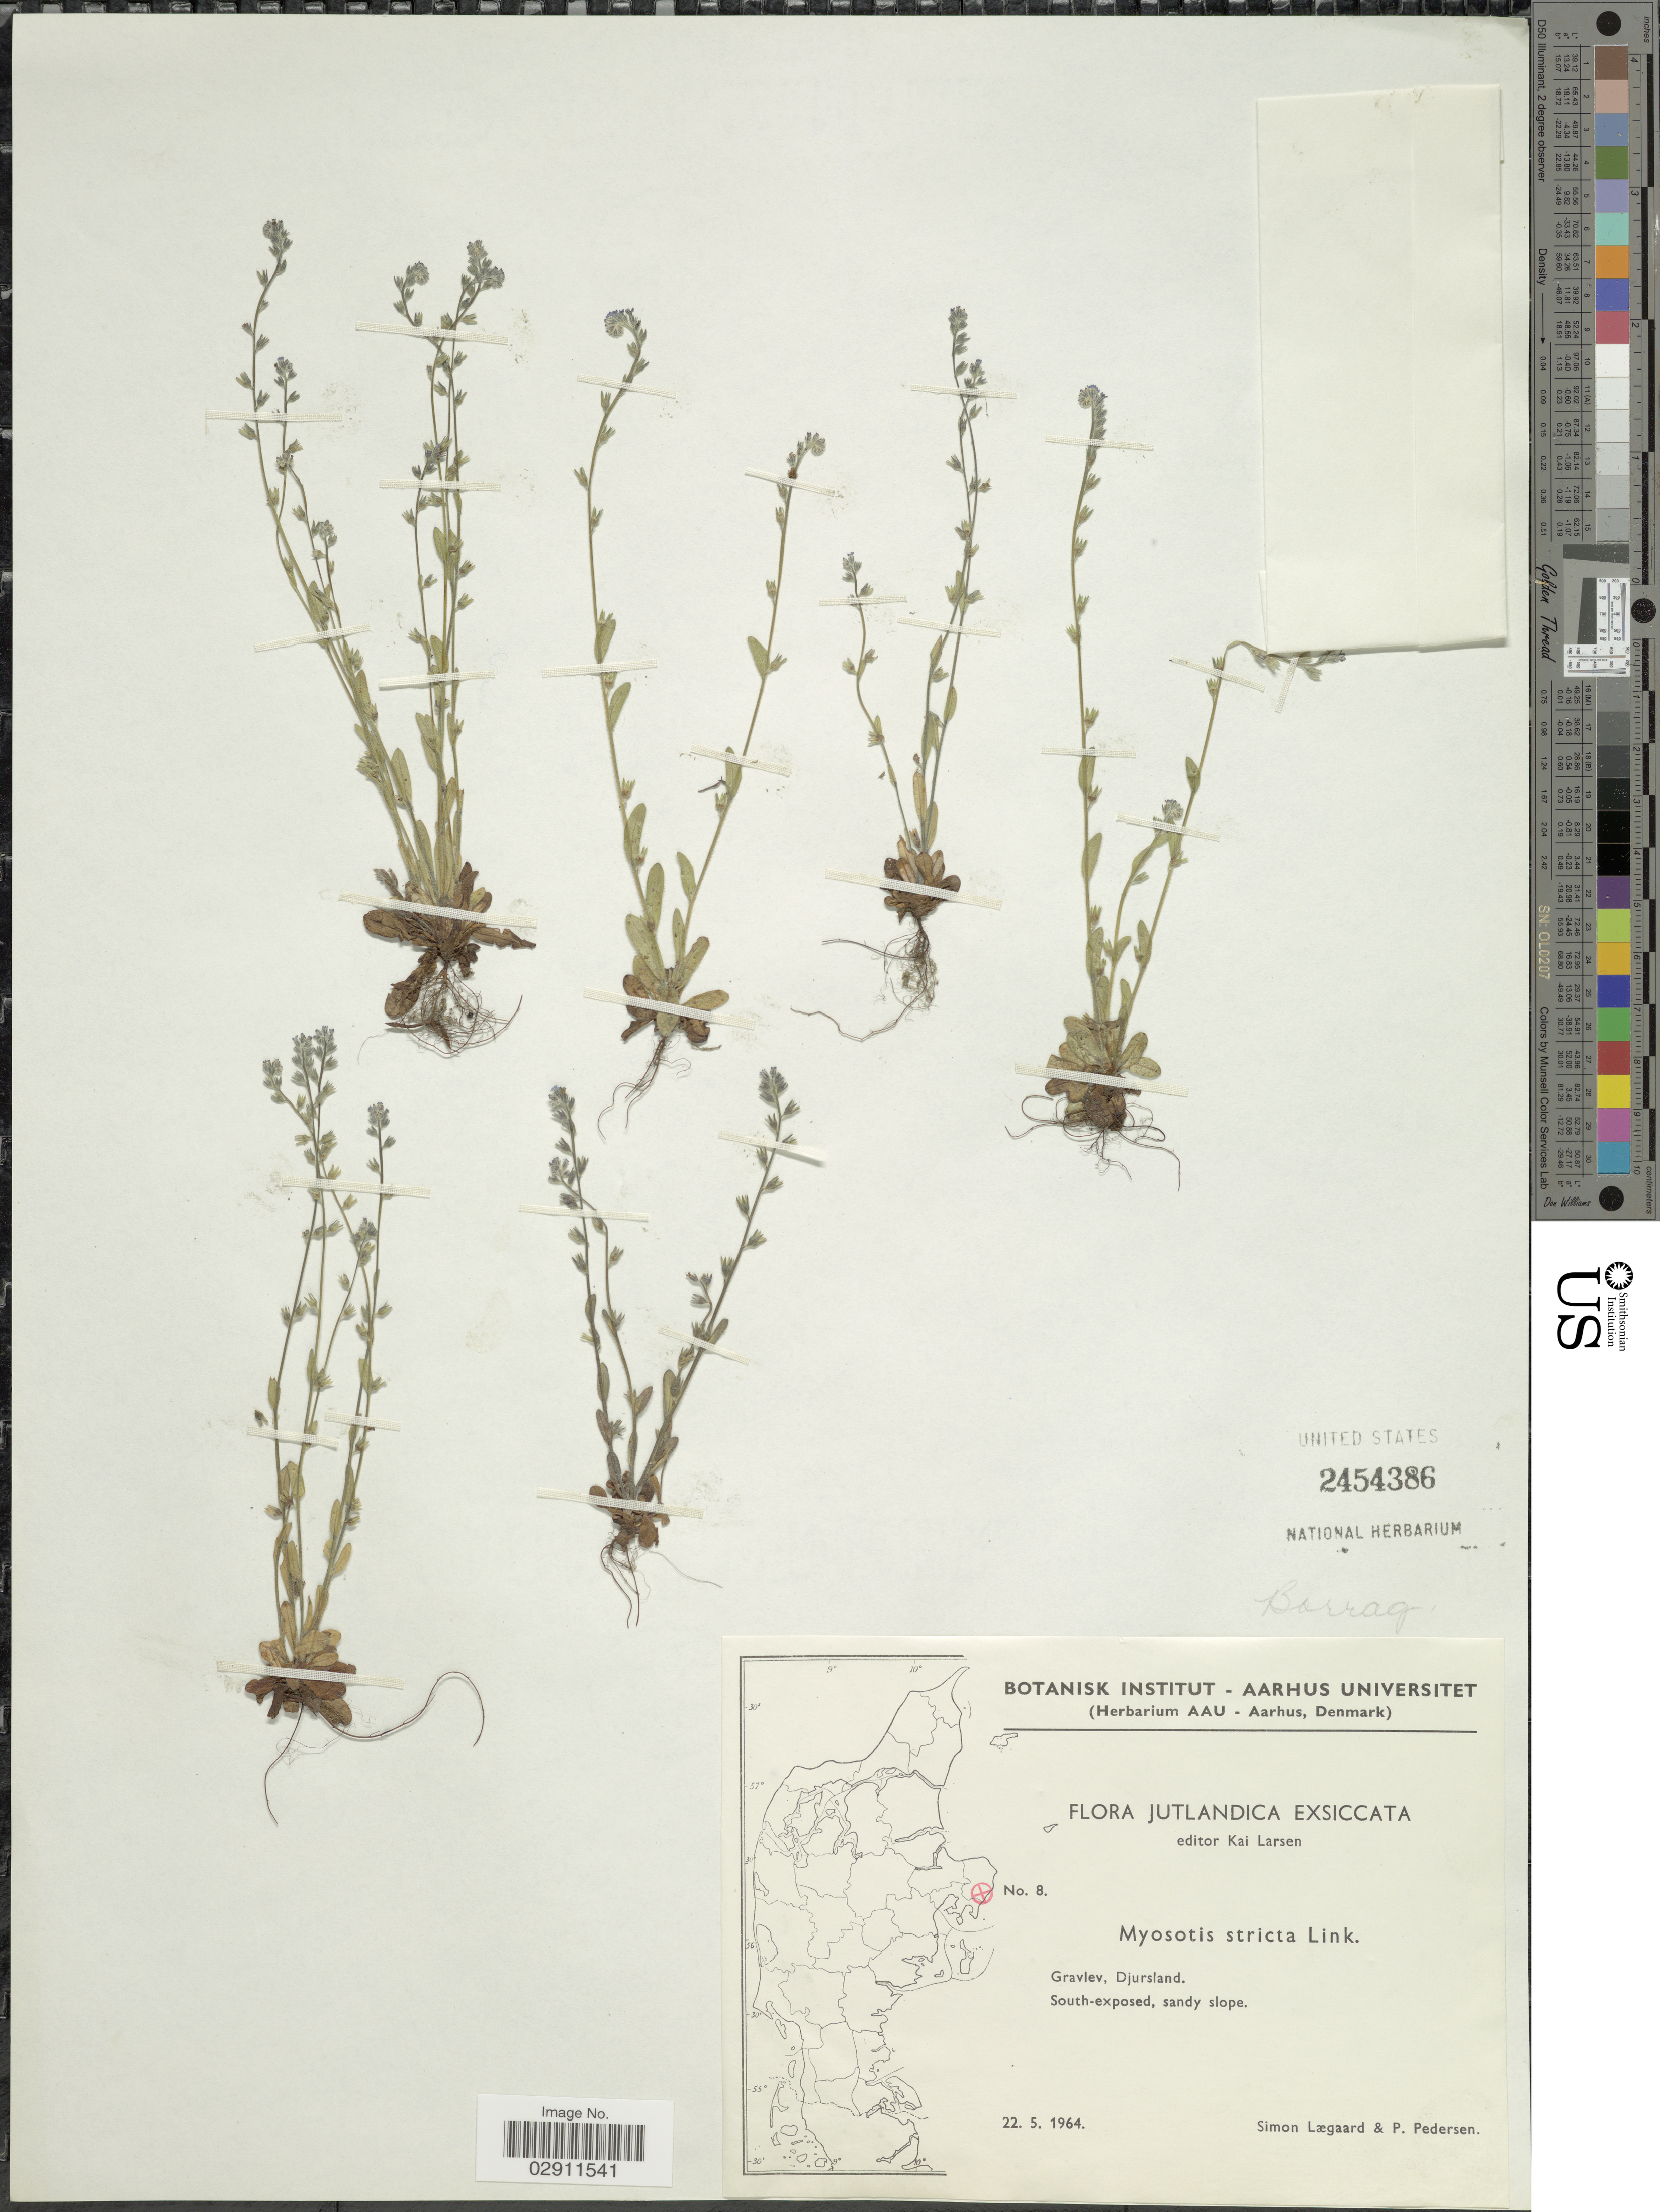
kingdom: Plantae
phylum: Tracheophyta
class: Magnoliopsida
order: Boraginales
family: Boraginaceae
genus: Myosotis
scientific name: Myosotis stricta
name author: Link ex Roem. & Schult.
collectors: S. Lægaard & P. Pedersen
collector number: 8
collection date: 1964-05-22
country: Denmark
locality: Jutlandica, Gravlev, Djursland.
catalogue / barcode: US 2454386